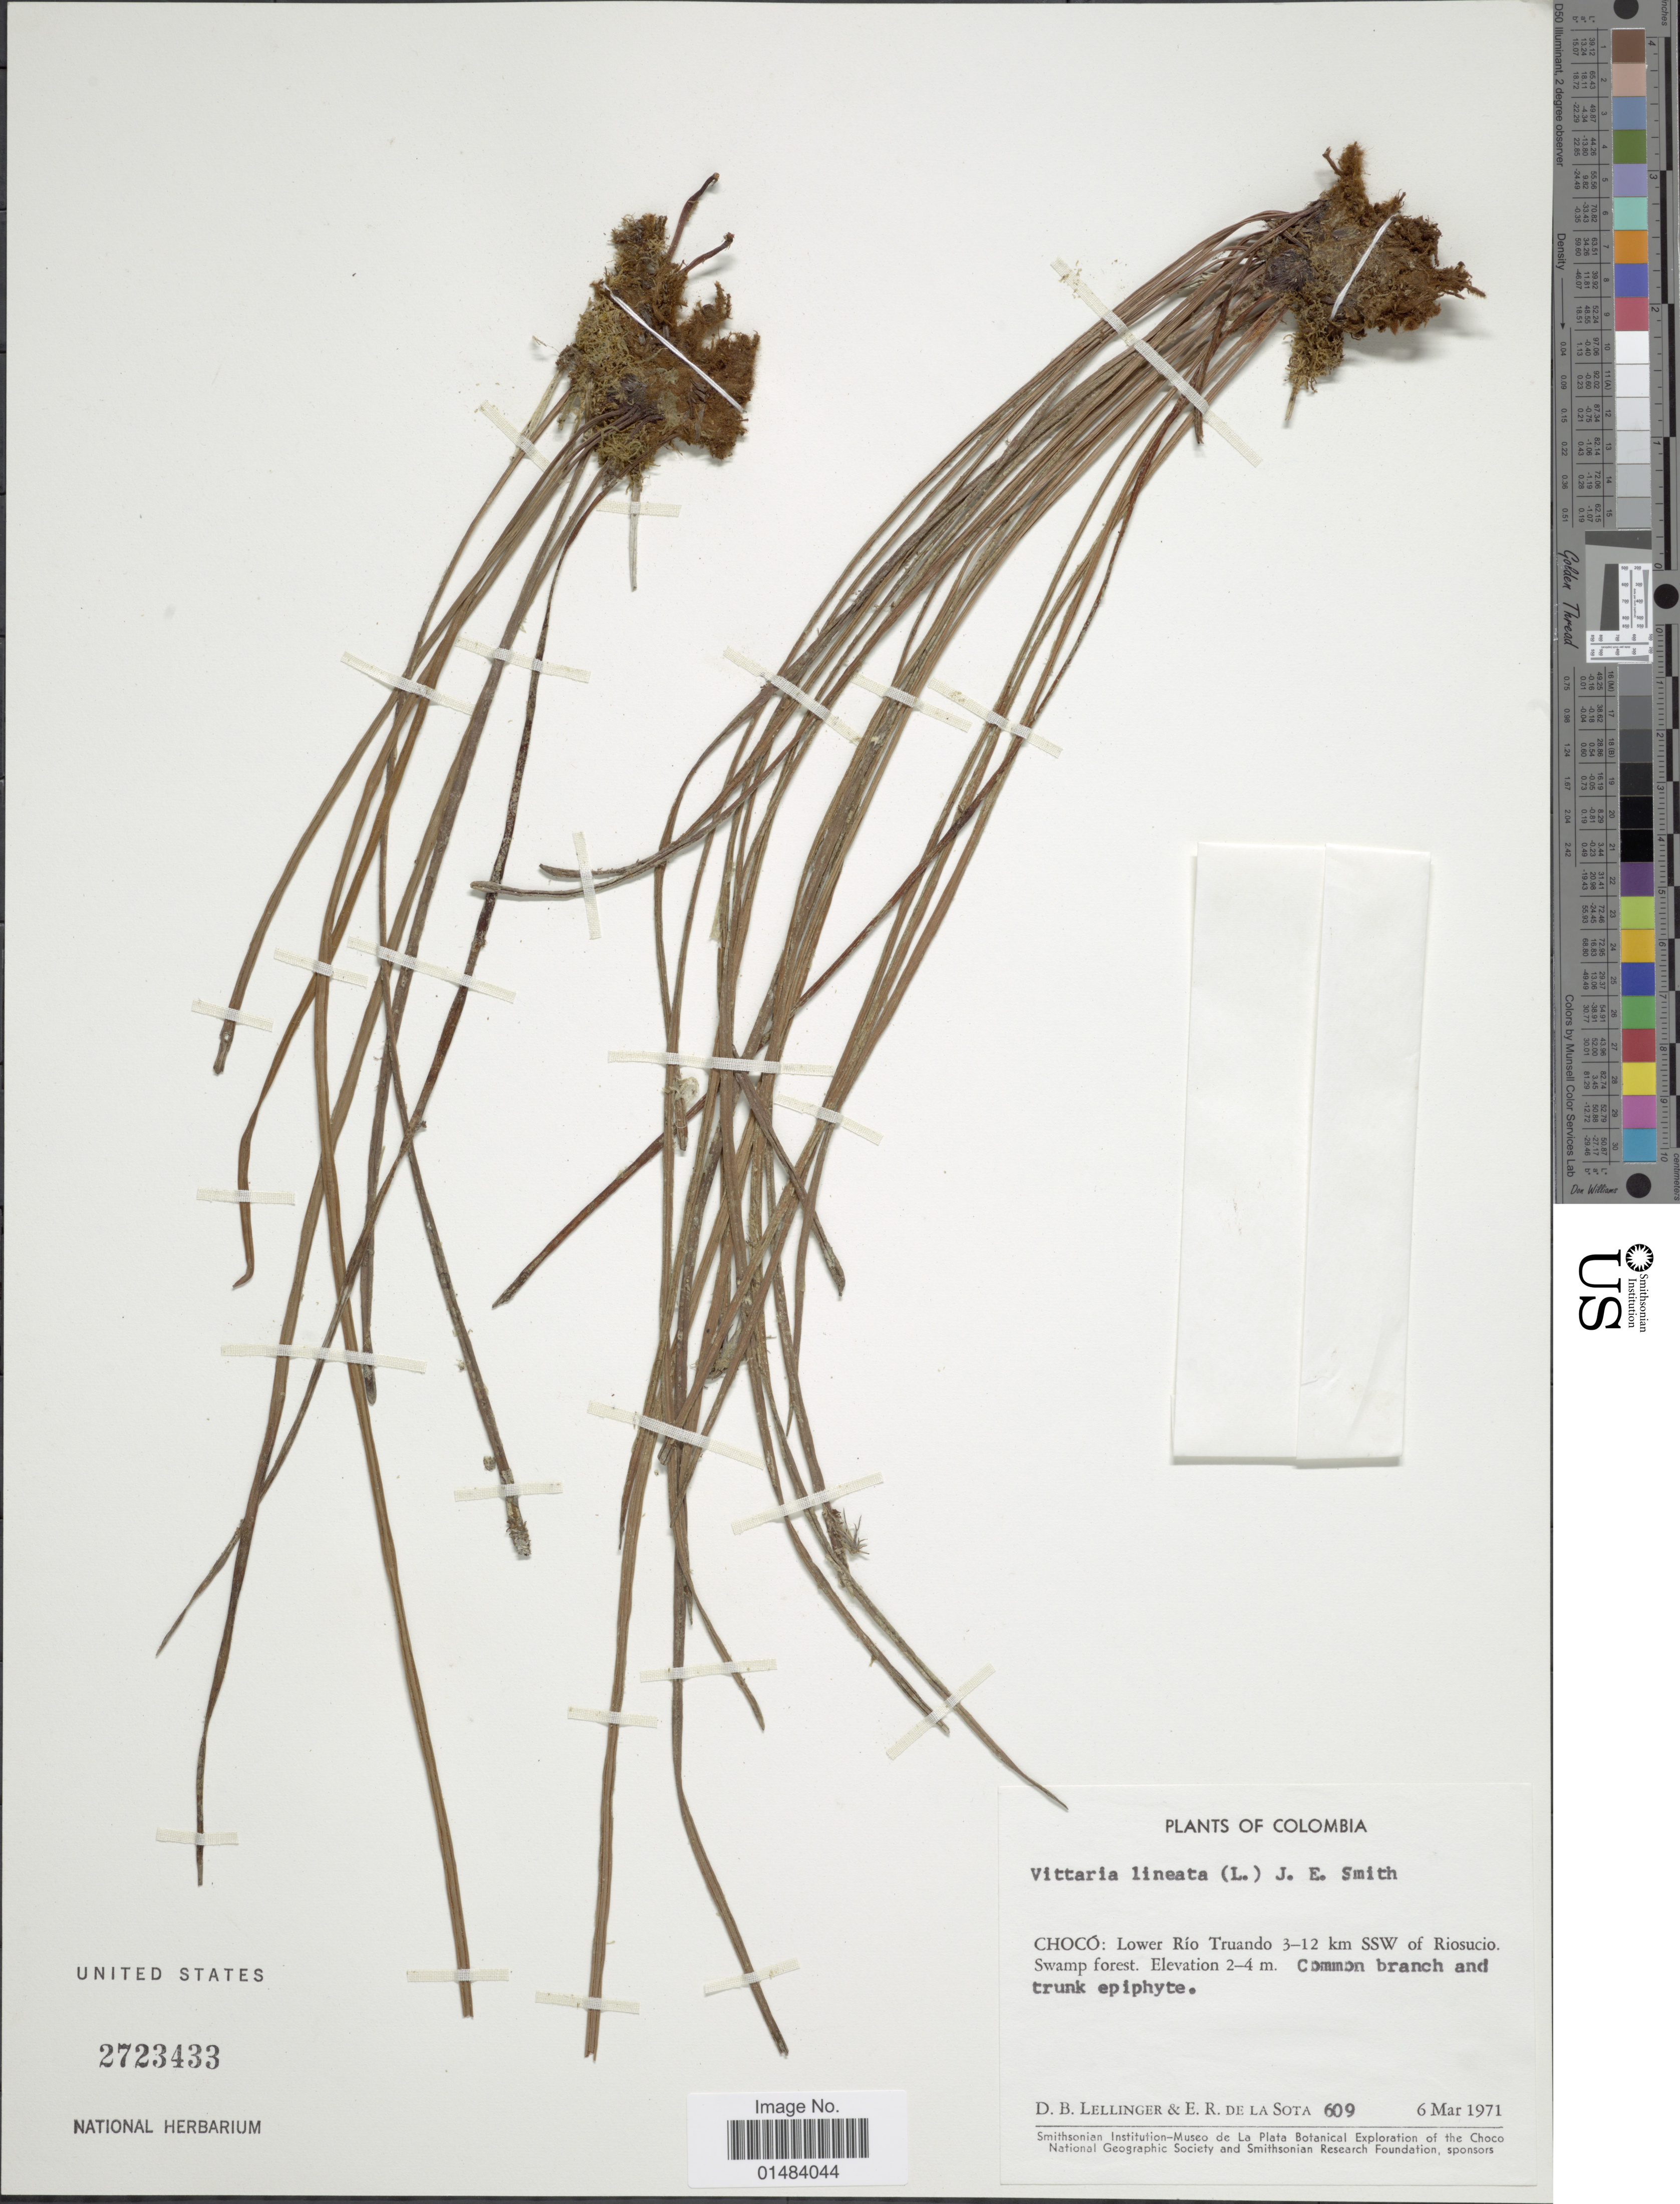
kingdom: Plantae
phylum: Tracheophyta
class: Polypodiopsida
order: Polypodiales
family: Pteridaceae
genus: Vittaria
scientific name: Vittaria lineata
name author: (L.) Sm.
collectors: D. B. Lellinger & E. R. de la Sota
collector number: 609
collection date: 1971-03-06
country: Colombia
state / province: Chocó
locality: Colombia, lower Rio Traundo 3-12 SSW of Riosucio.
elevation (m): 2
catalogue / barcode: US 2723433